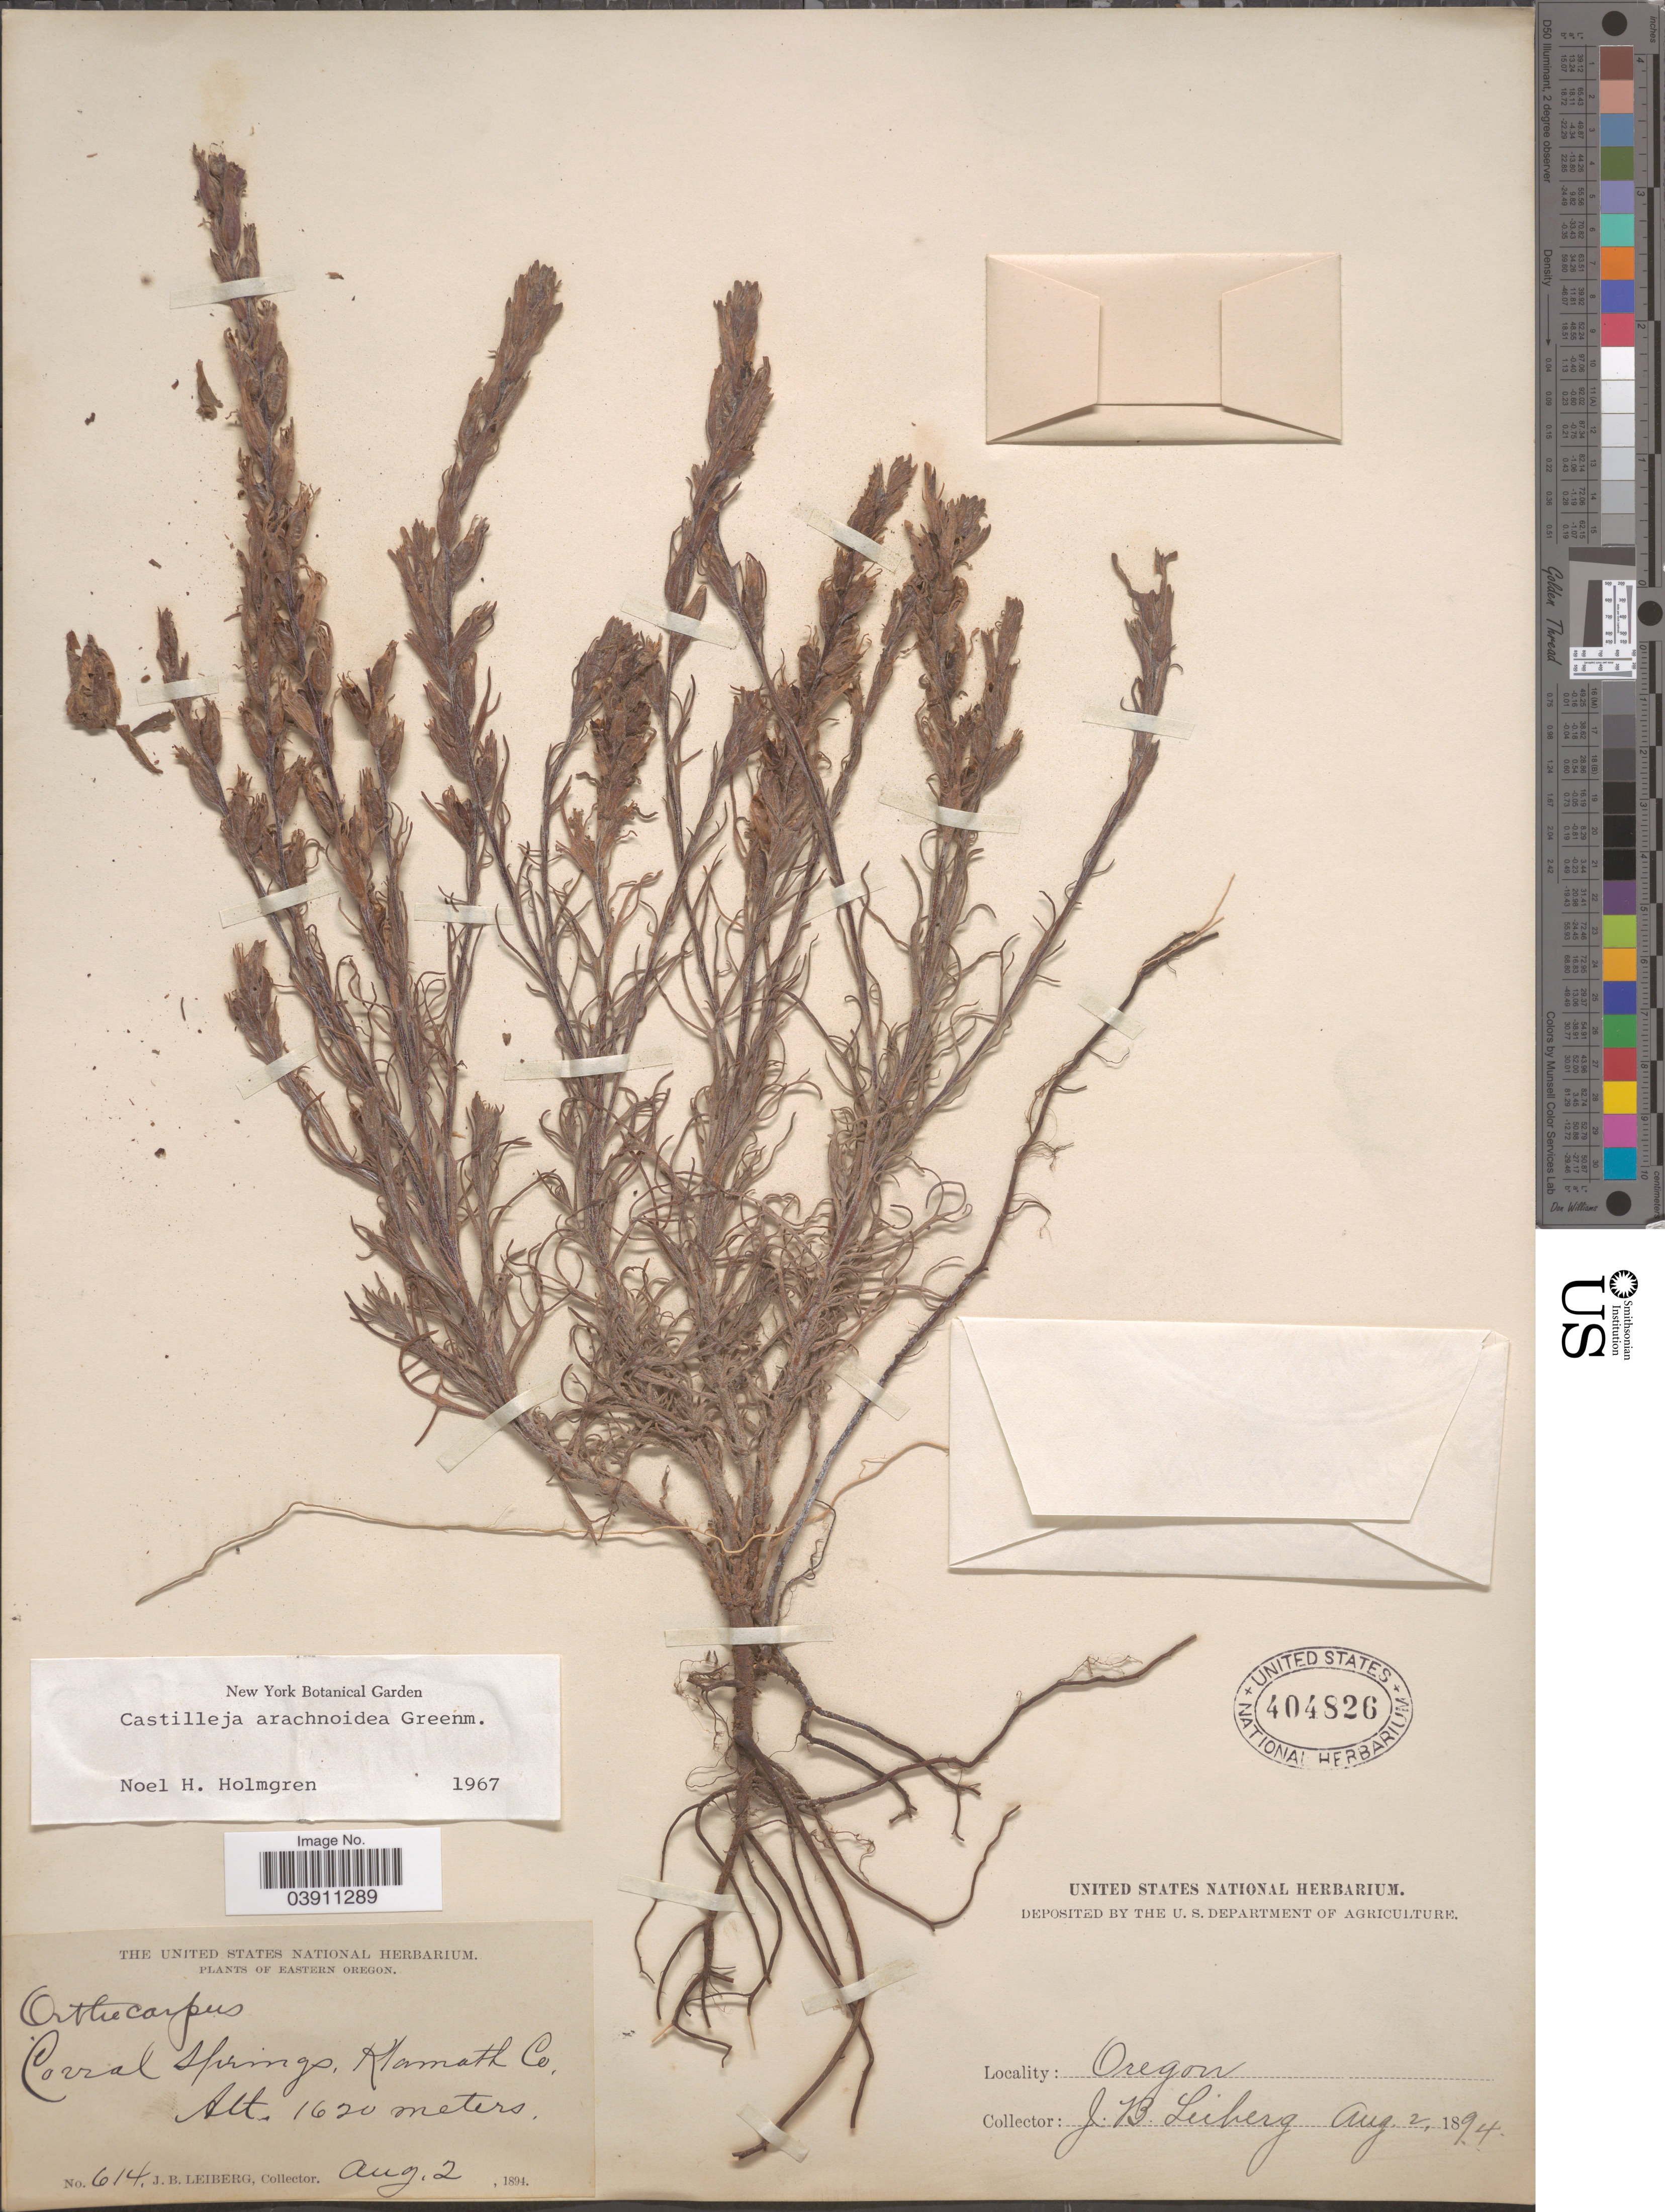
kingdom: Plantae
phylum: Tracheophyta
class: Magnoliopsida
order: Lamiales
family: Orobanchaceae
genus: Castilleja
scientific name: Castilleja arachnoidea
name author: Greenm.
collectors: J. B. Leiberg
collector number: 614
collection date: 1894-08-02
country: United States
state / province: Oregon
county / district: Klamath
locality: Eastern Oregon. Corral Springs, Klamath Co.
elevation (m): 1620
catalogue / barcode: US 404826